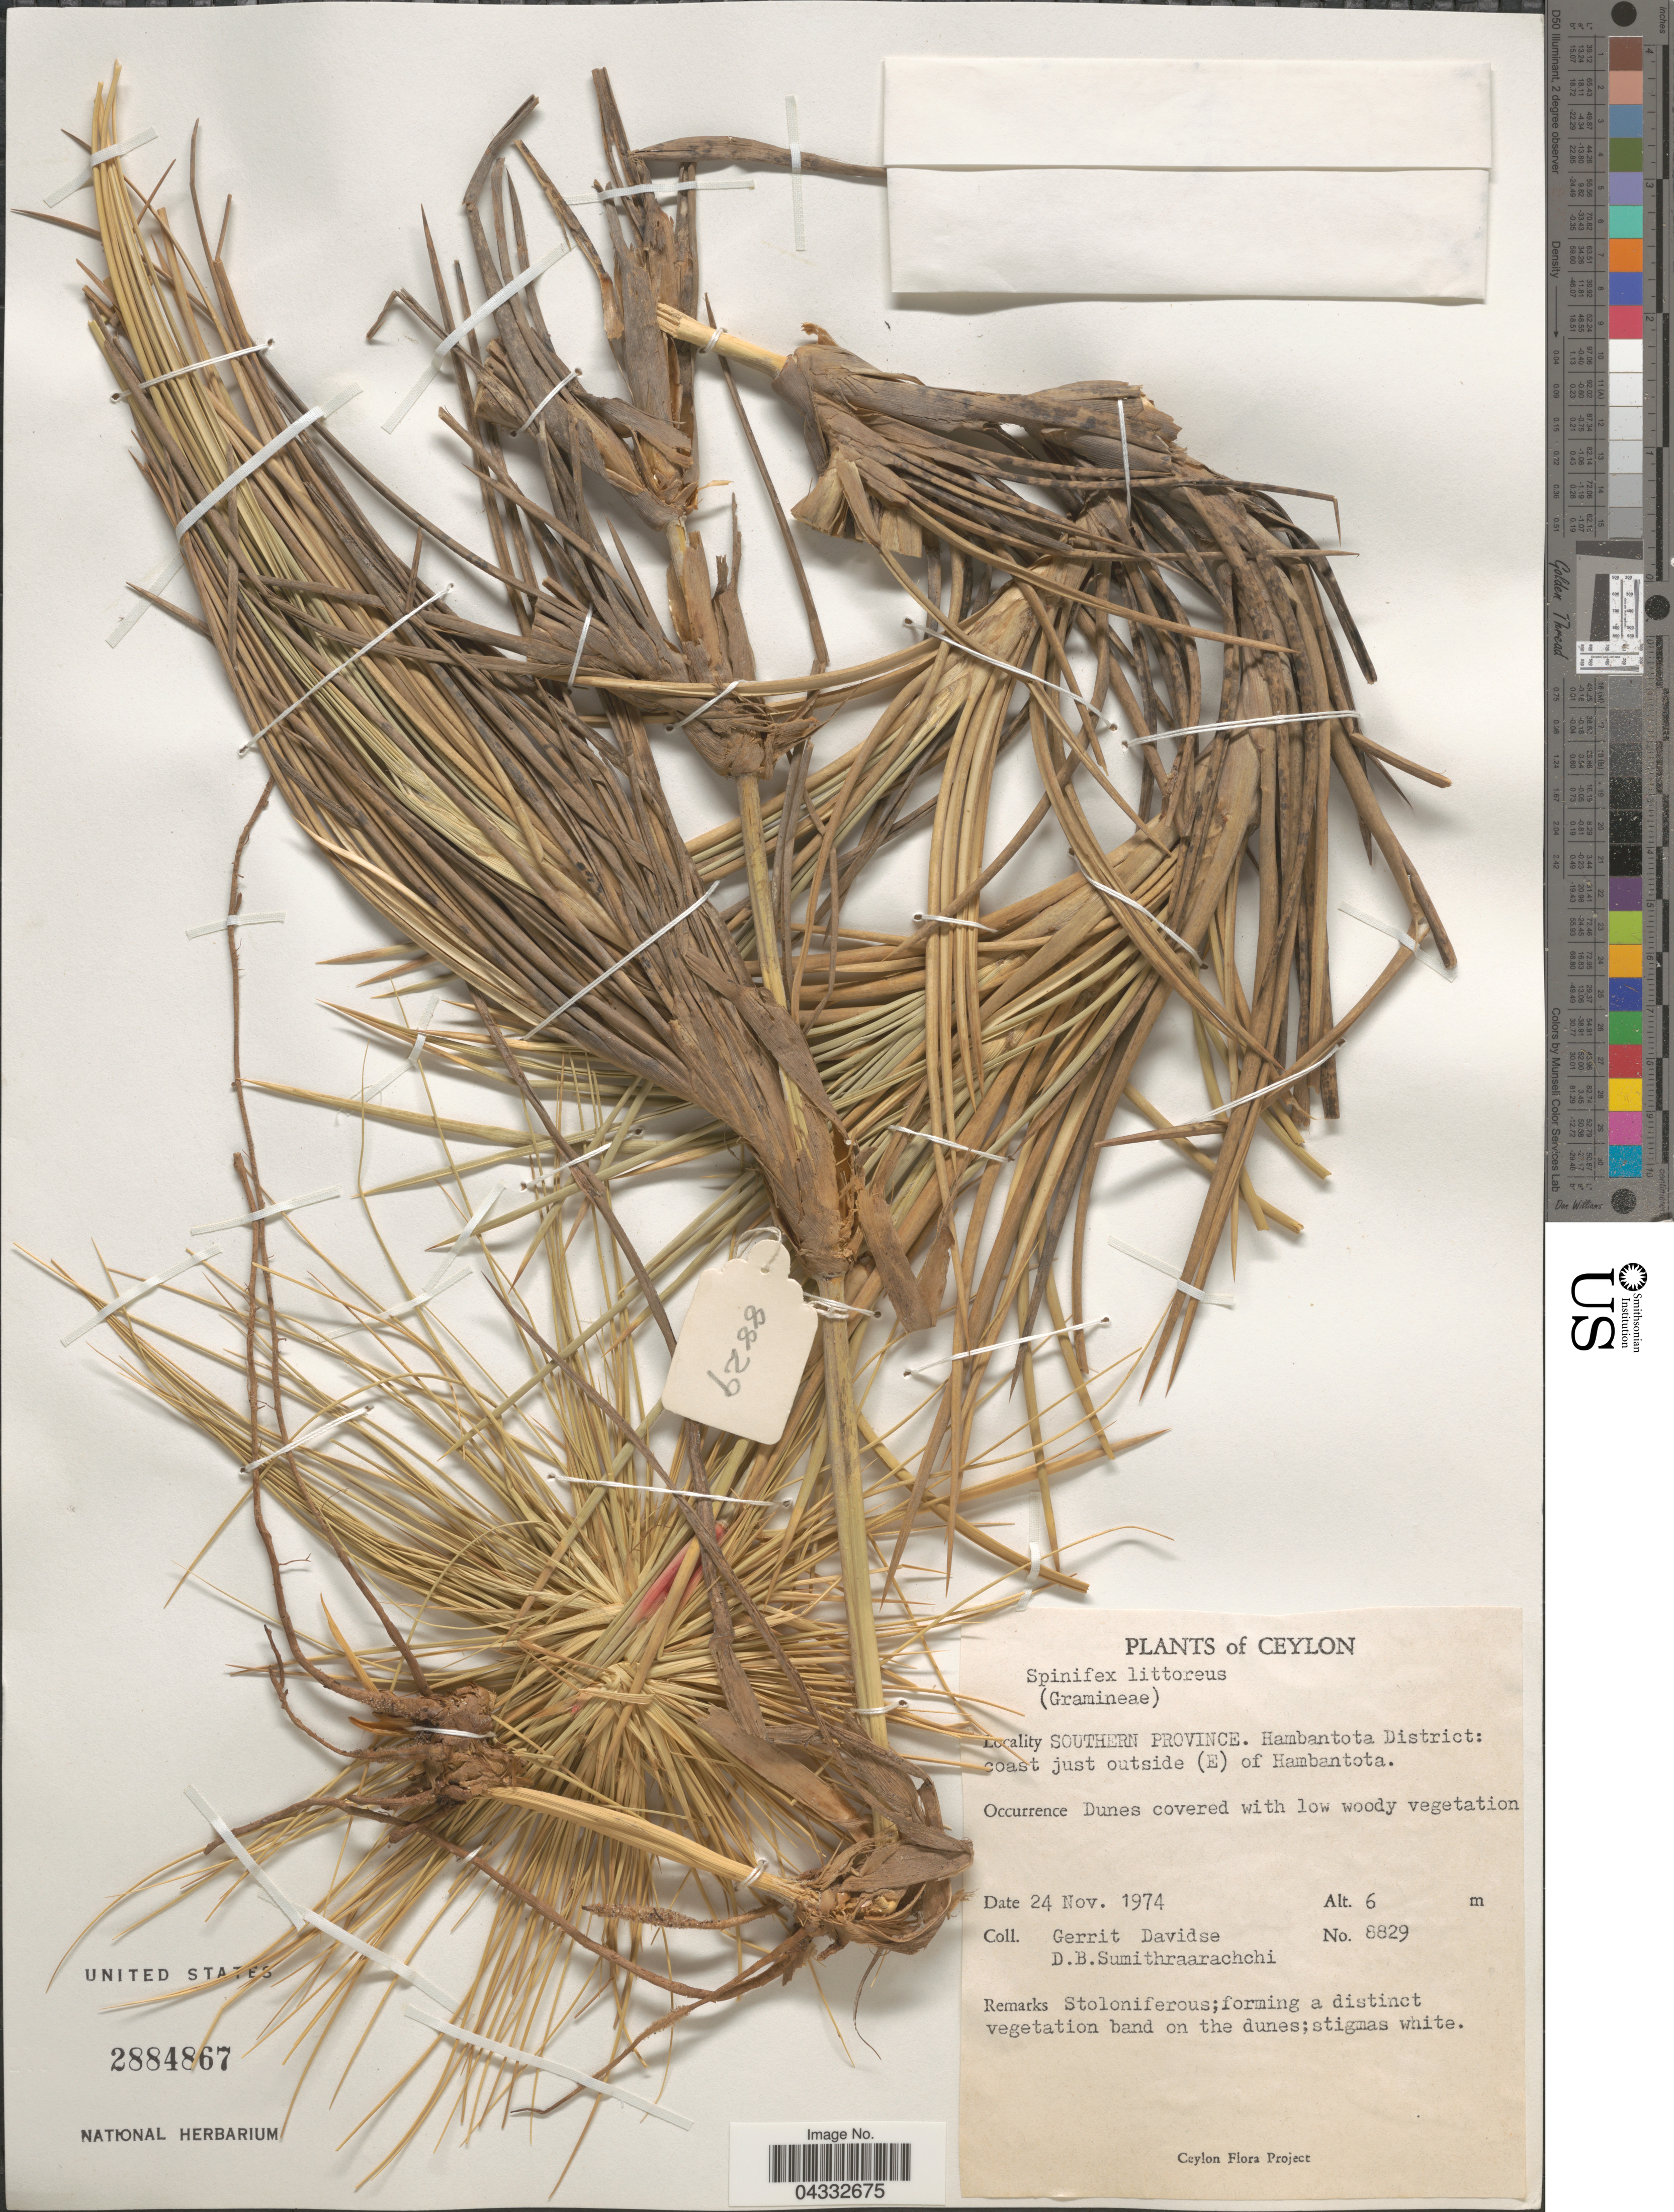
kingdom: Plantae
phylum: Tracheophyta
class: Liliopsida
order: Poales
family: Poaceae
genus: Spinifex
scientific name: Spinifex littoreus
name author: (Burm. f.) Merr.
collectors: G. Davidse & D. B. Sumithraarachchi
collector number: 8829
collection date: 1974-11-24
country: Sri Lanka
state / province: Southern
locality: Ceylon. Hambantota District: coast just outside (E) of Hambantota.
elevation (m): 6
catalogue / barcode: US 2884867